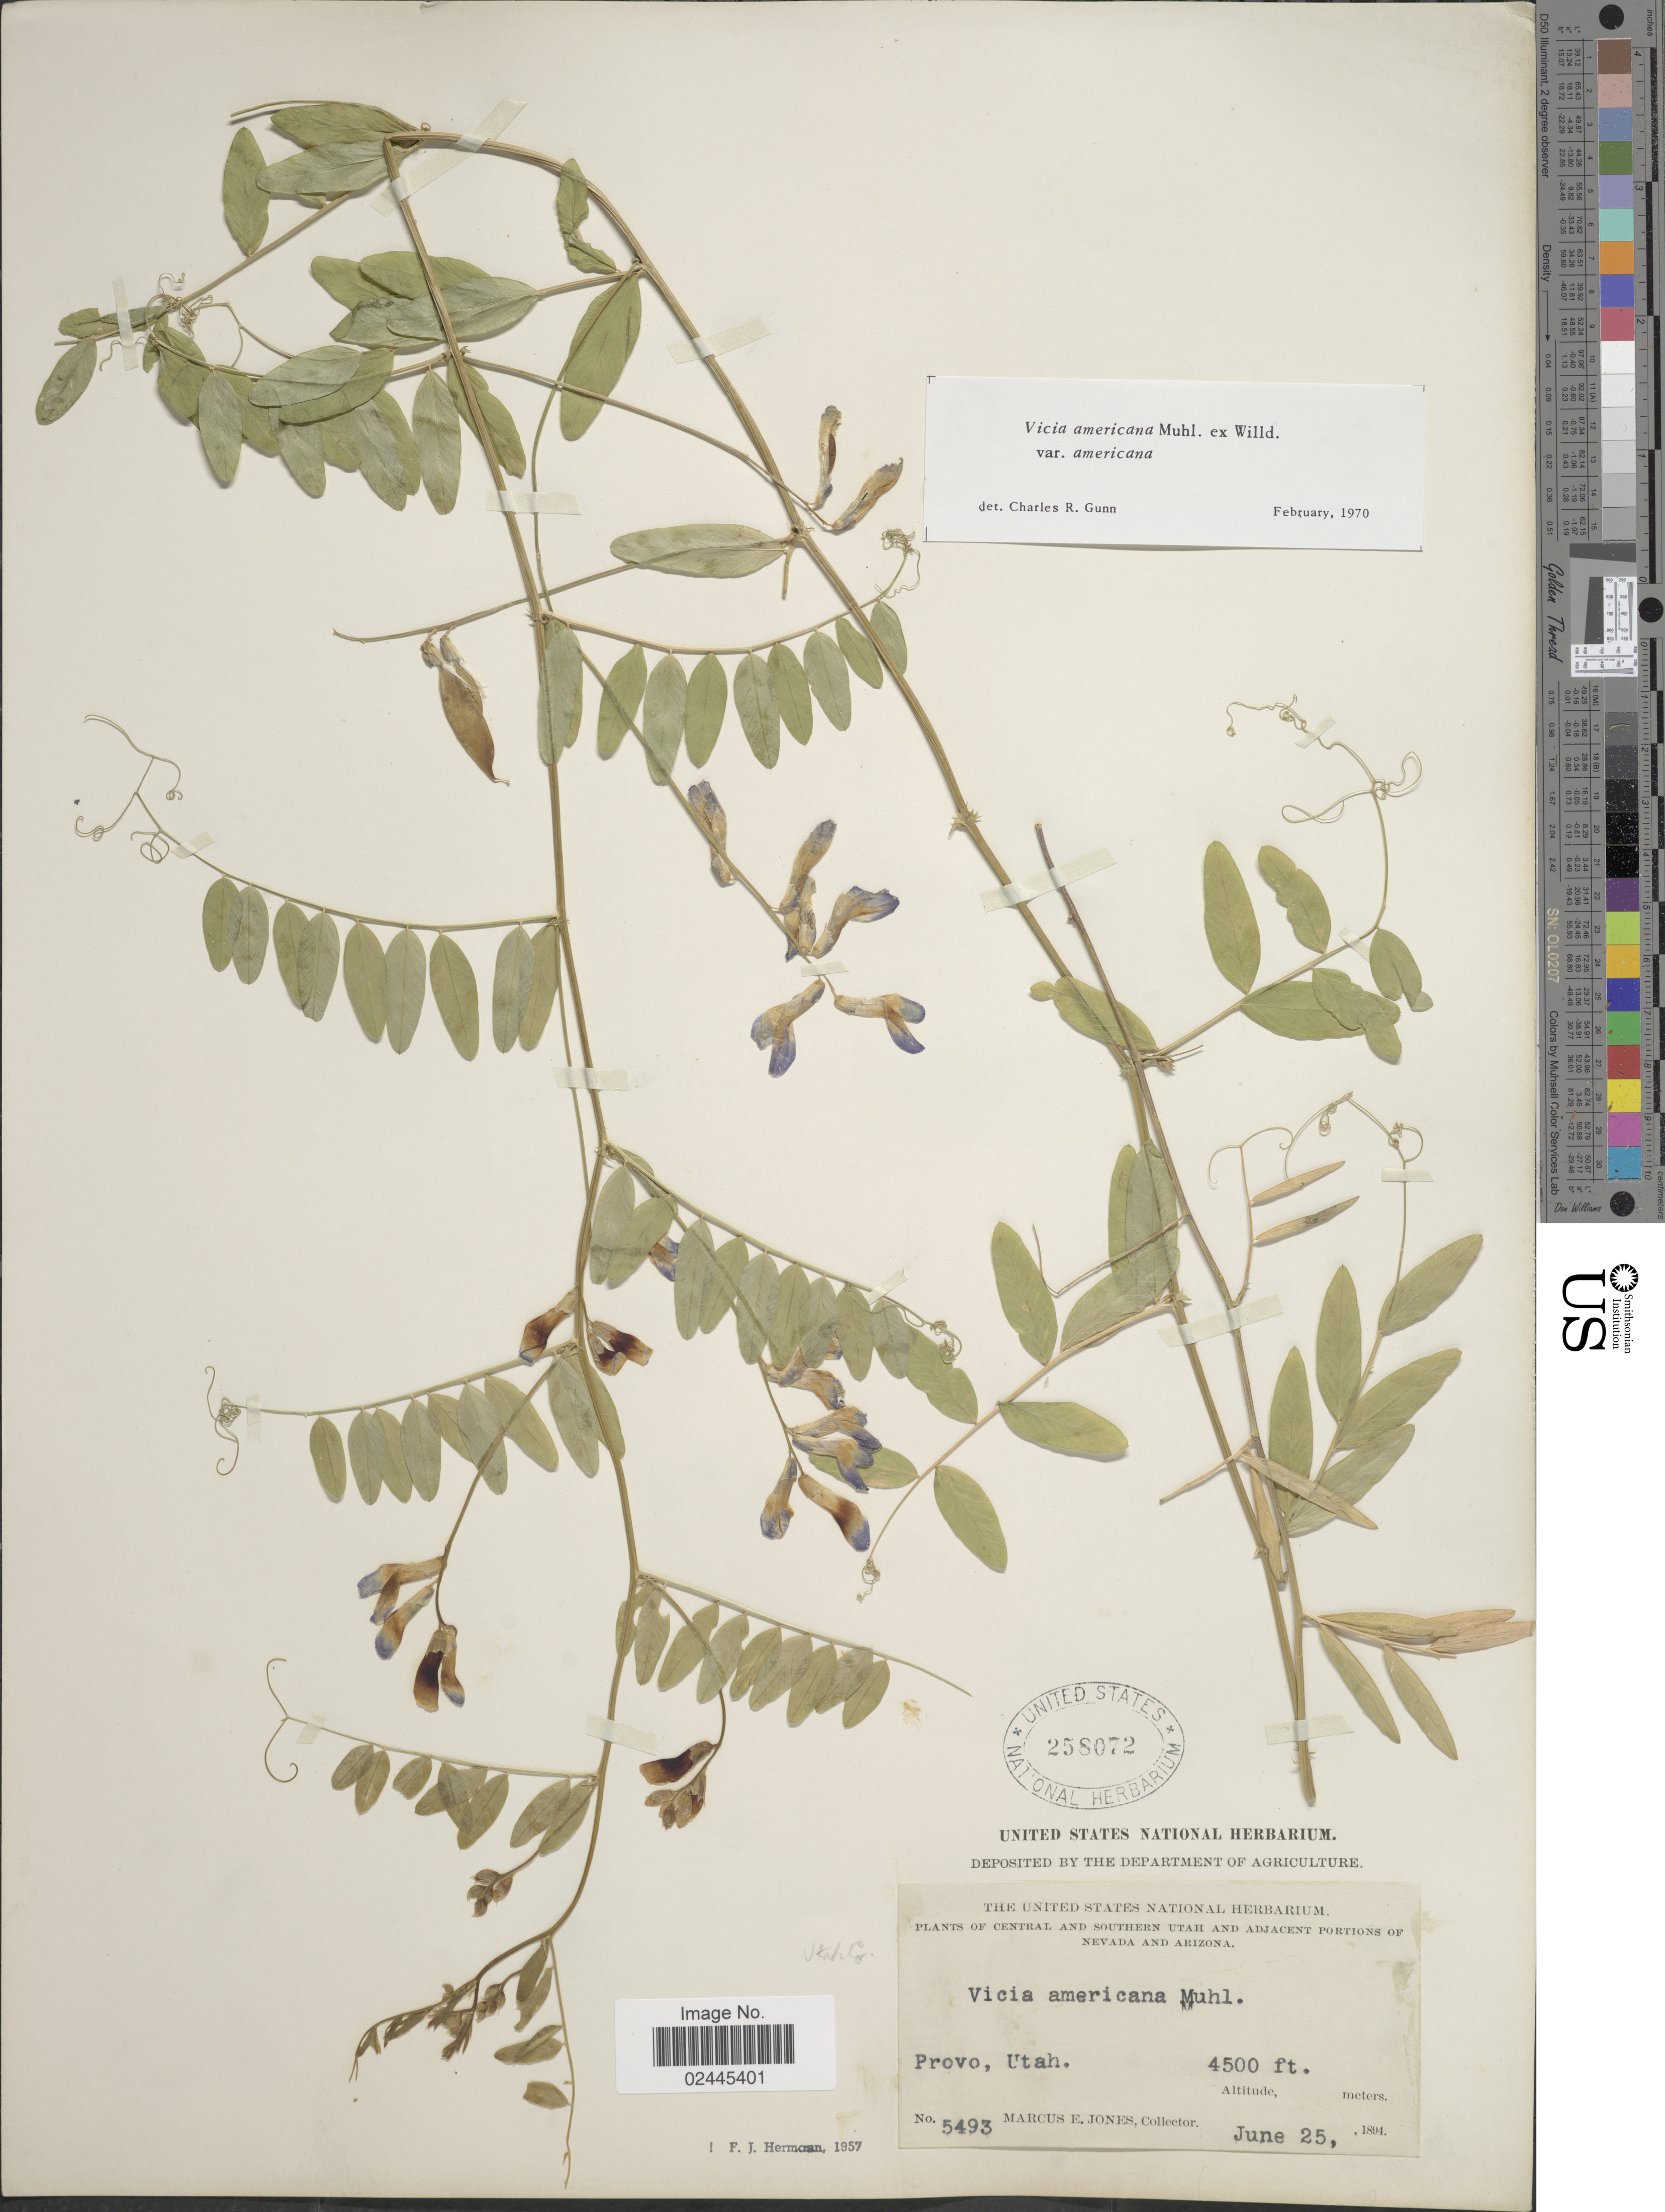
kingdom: Plantae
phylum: Tracheophyta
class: Magnoliopsida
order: Fabales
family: Fabaceae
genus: Vicia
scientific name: Vicia americana var. americana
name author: Muhl. ex Willd.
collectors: M. E. Jones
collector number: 5493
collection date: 1894-06-25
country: United States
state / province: Utah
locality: Provo, Utah. Utah Co.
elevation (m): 1372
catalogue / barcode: US 258072